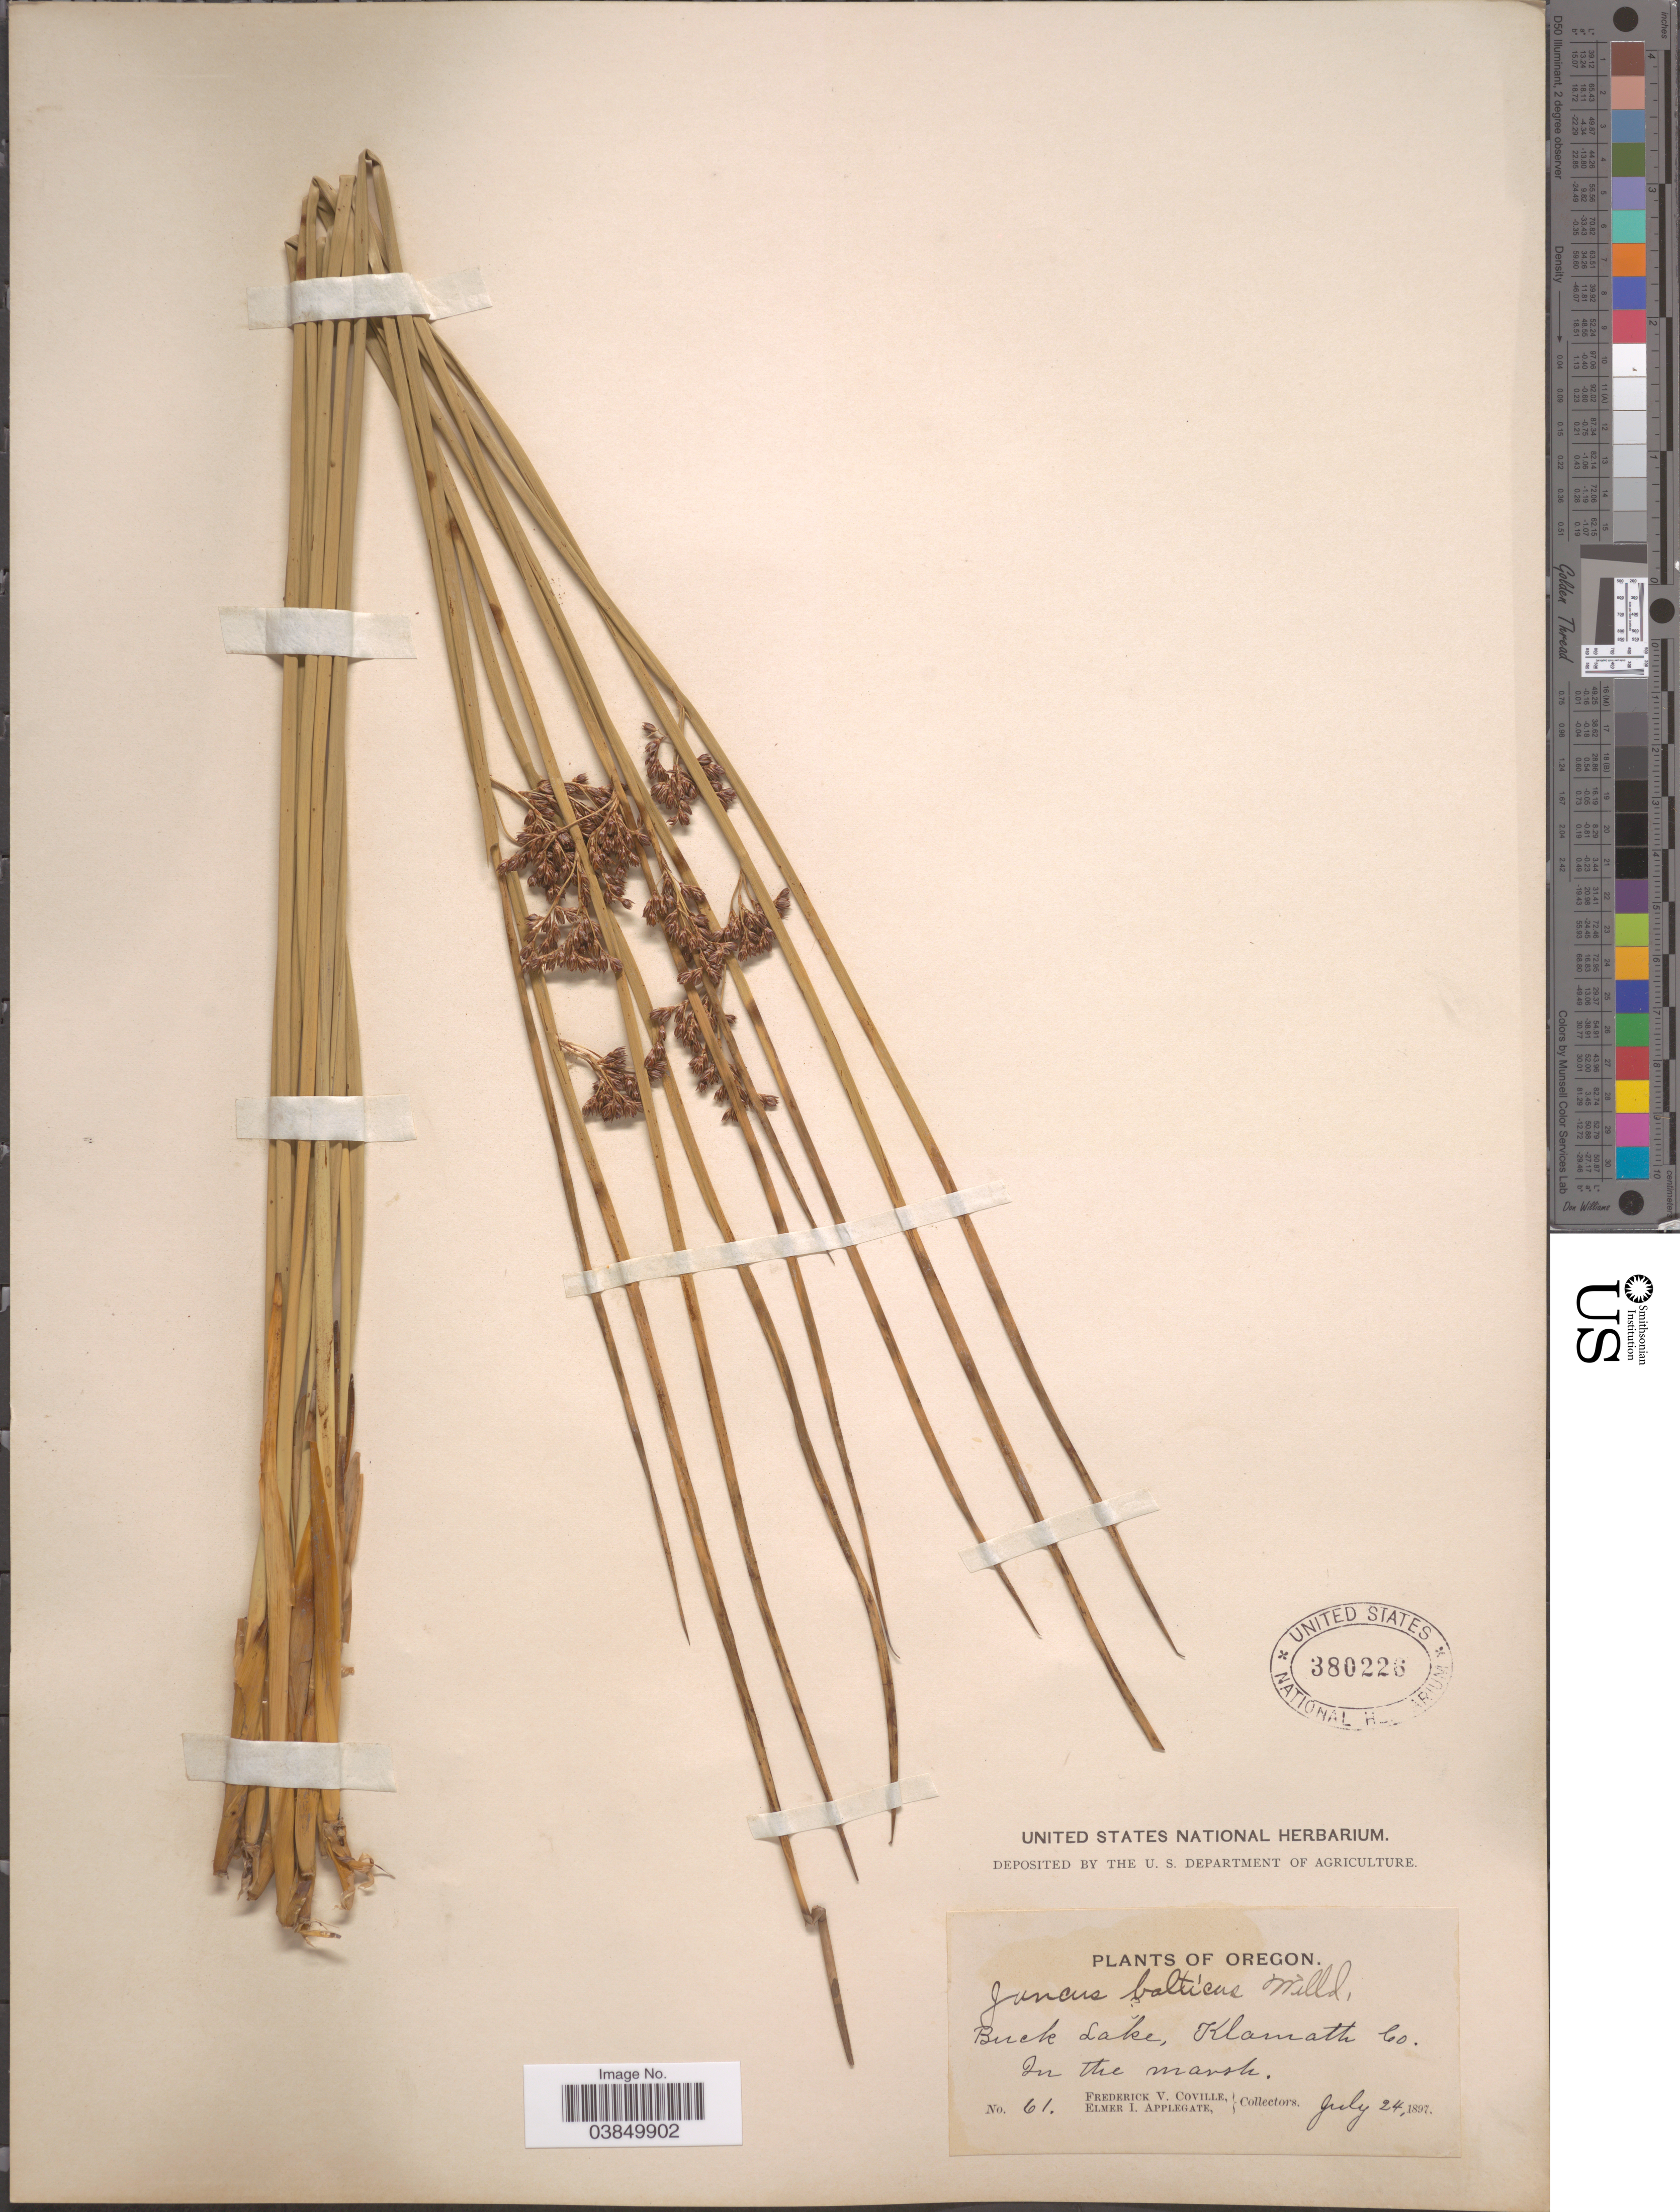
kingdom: Plantae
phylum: Tracheophyta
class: Liliopsida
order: Poales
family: Juncaceae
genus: Juncus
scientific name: Juncus balticus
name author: Willd.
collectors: F. V. Coville & E. I. Applegate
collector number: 61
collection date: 1897-07-24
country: United States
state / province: Oregon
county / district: Klamath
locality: Buck Lake, Klamath Co.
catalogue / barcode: US 380226